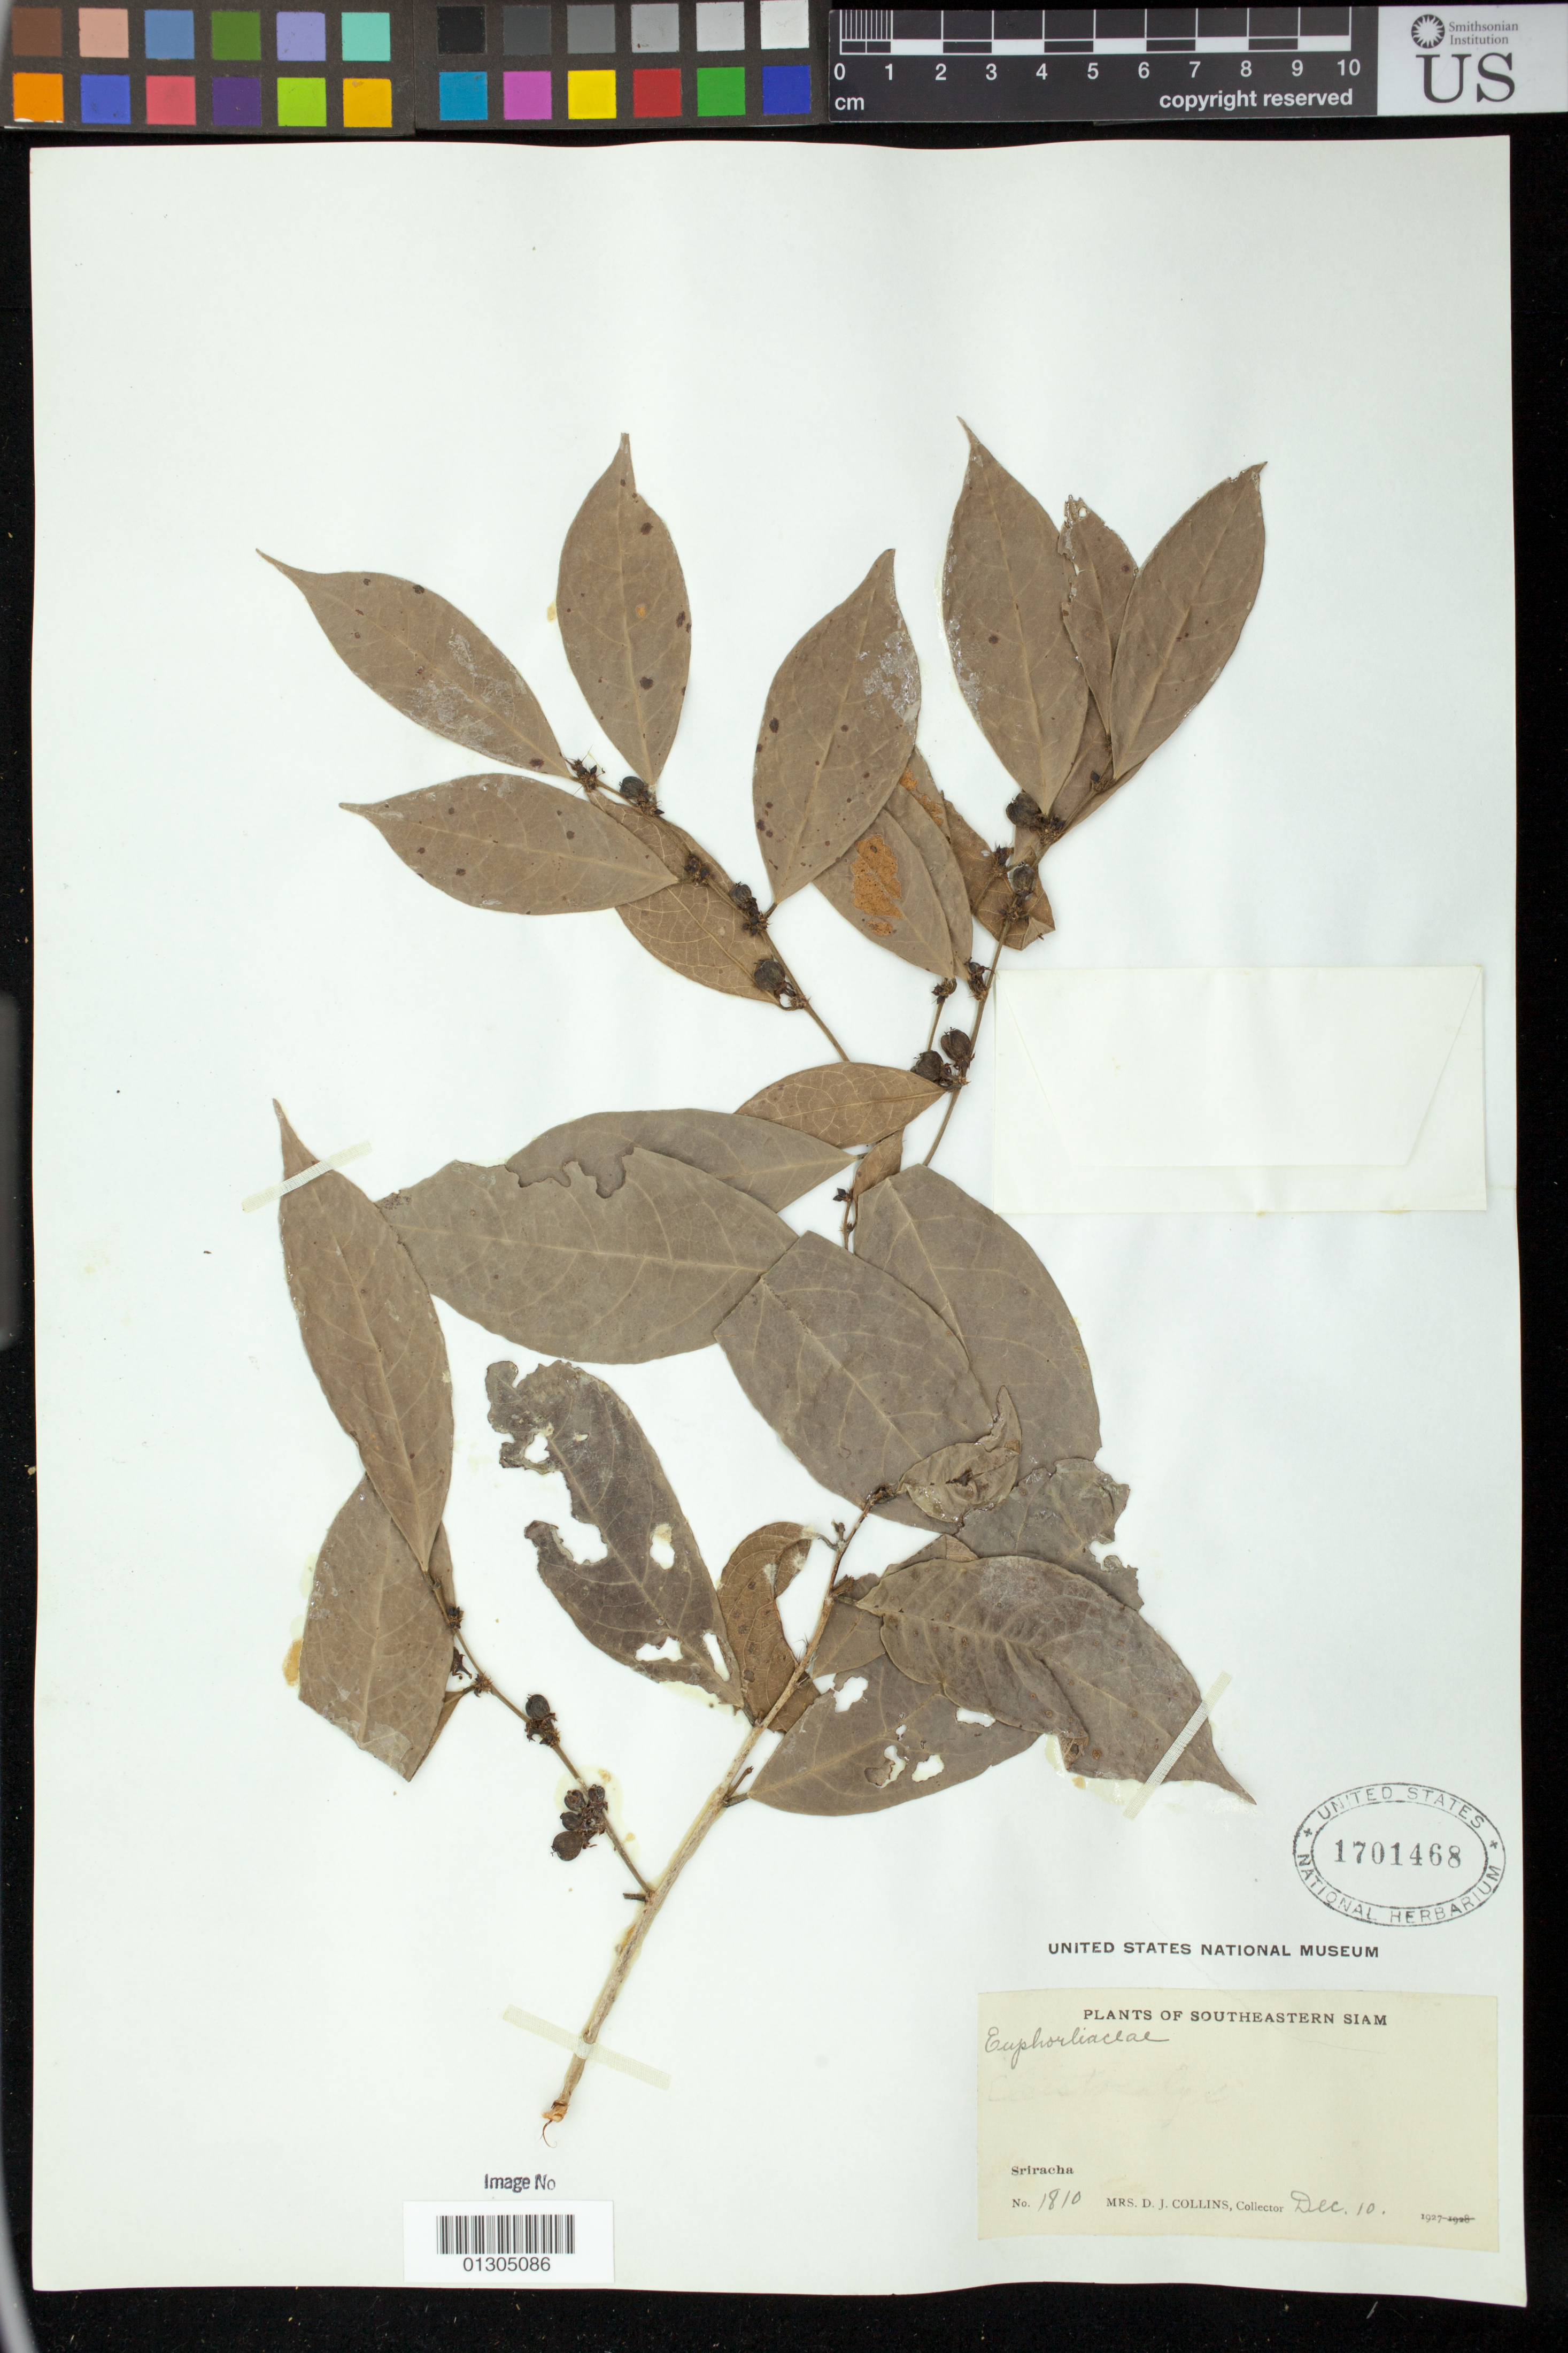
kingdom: Plantae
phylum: Tracheophyta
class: Magnoliopsida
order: Malpighiales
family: Euphorbiaceae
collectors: Mrs. D. J. Collins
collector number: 1810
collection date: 1927-12-10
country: Thailand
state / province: Chon Buri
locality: Sriracha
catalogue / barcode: US 1701468